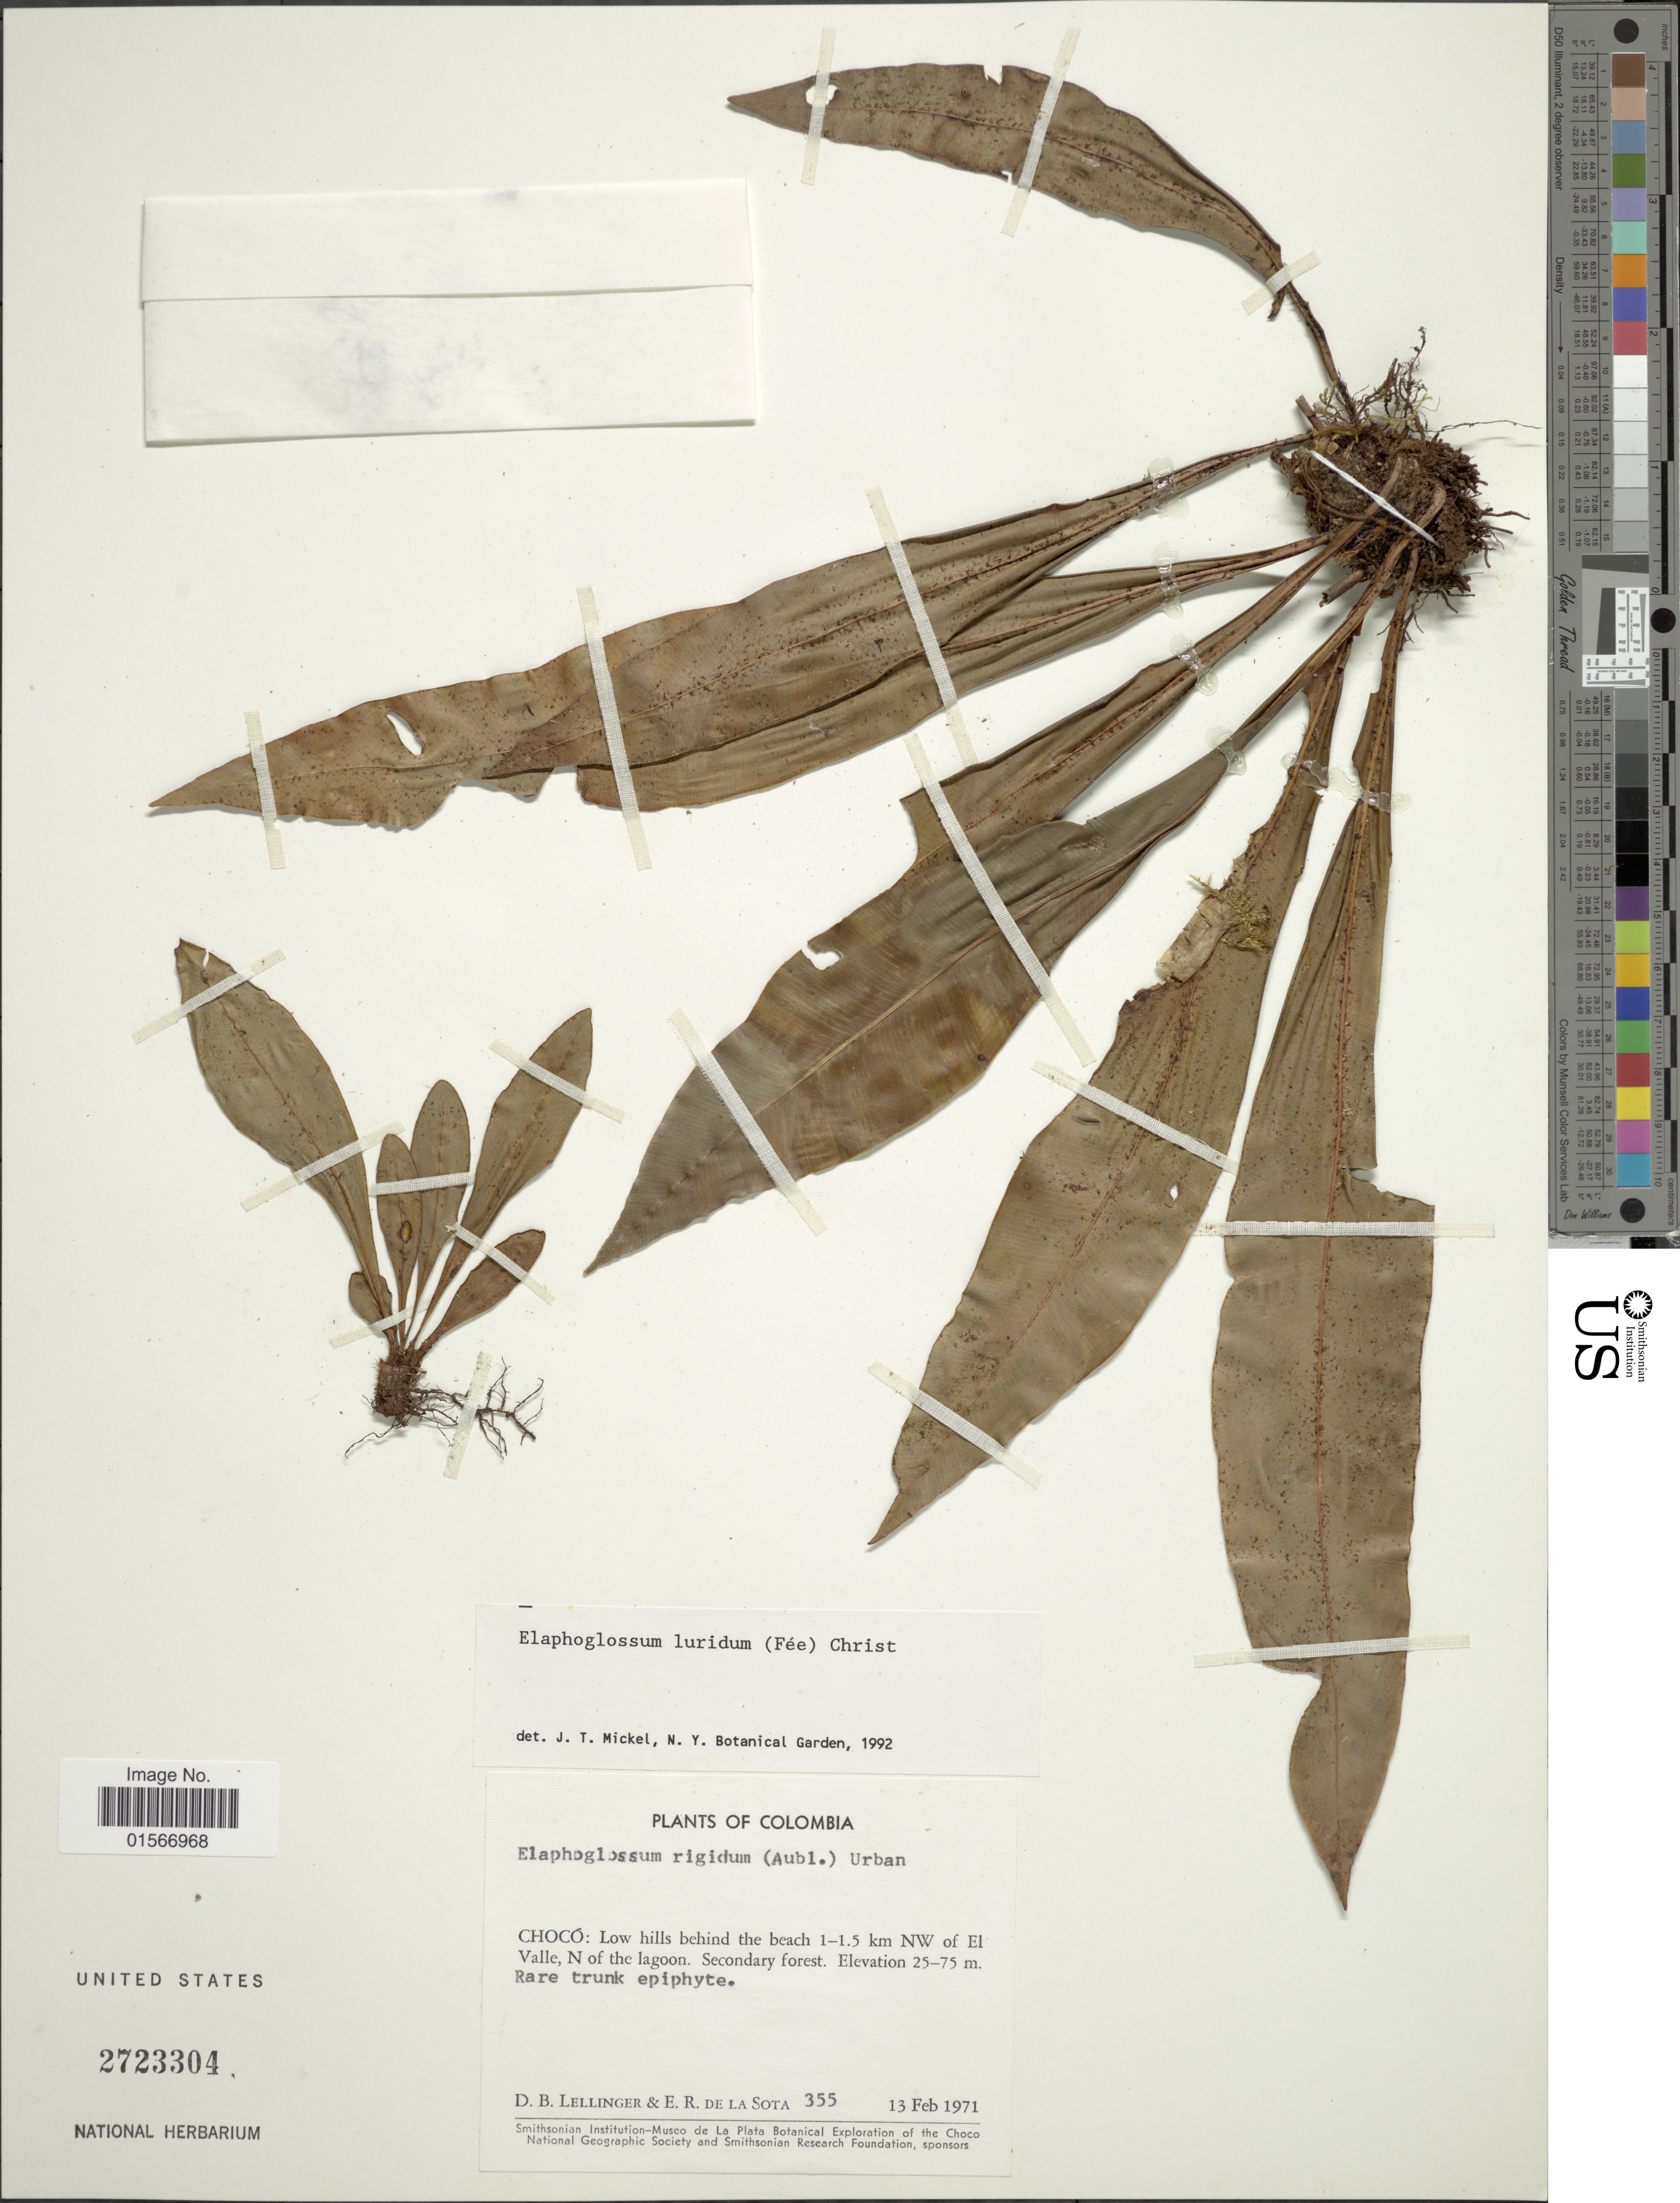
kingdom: Plantae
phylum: Tracheophyta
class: Polypodiopsida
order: Polypodiales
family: Dryopteridaceae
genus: Elaphoglossum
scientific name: Elaphoglossum luridum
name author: (Fée) Christ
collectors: D. B. Lellinger & E. R. de la Sota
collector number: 355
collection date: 1971-02-13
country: Colombia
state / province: Chocó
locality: Low hills behind the beach 1-1.5 km NW of El Valle, N of the lagoon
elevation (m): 25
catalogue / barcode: US 2723304